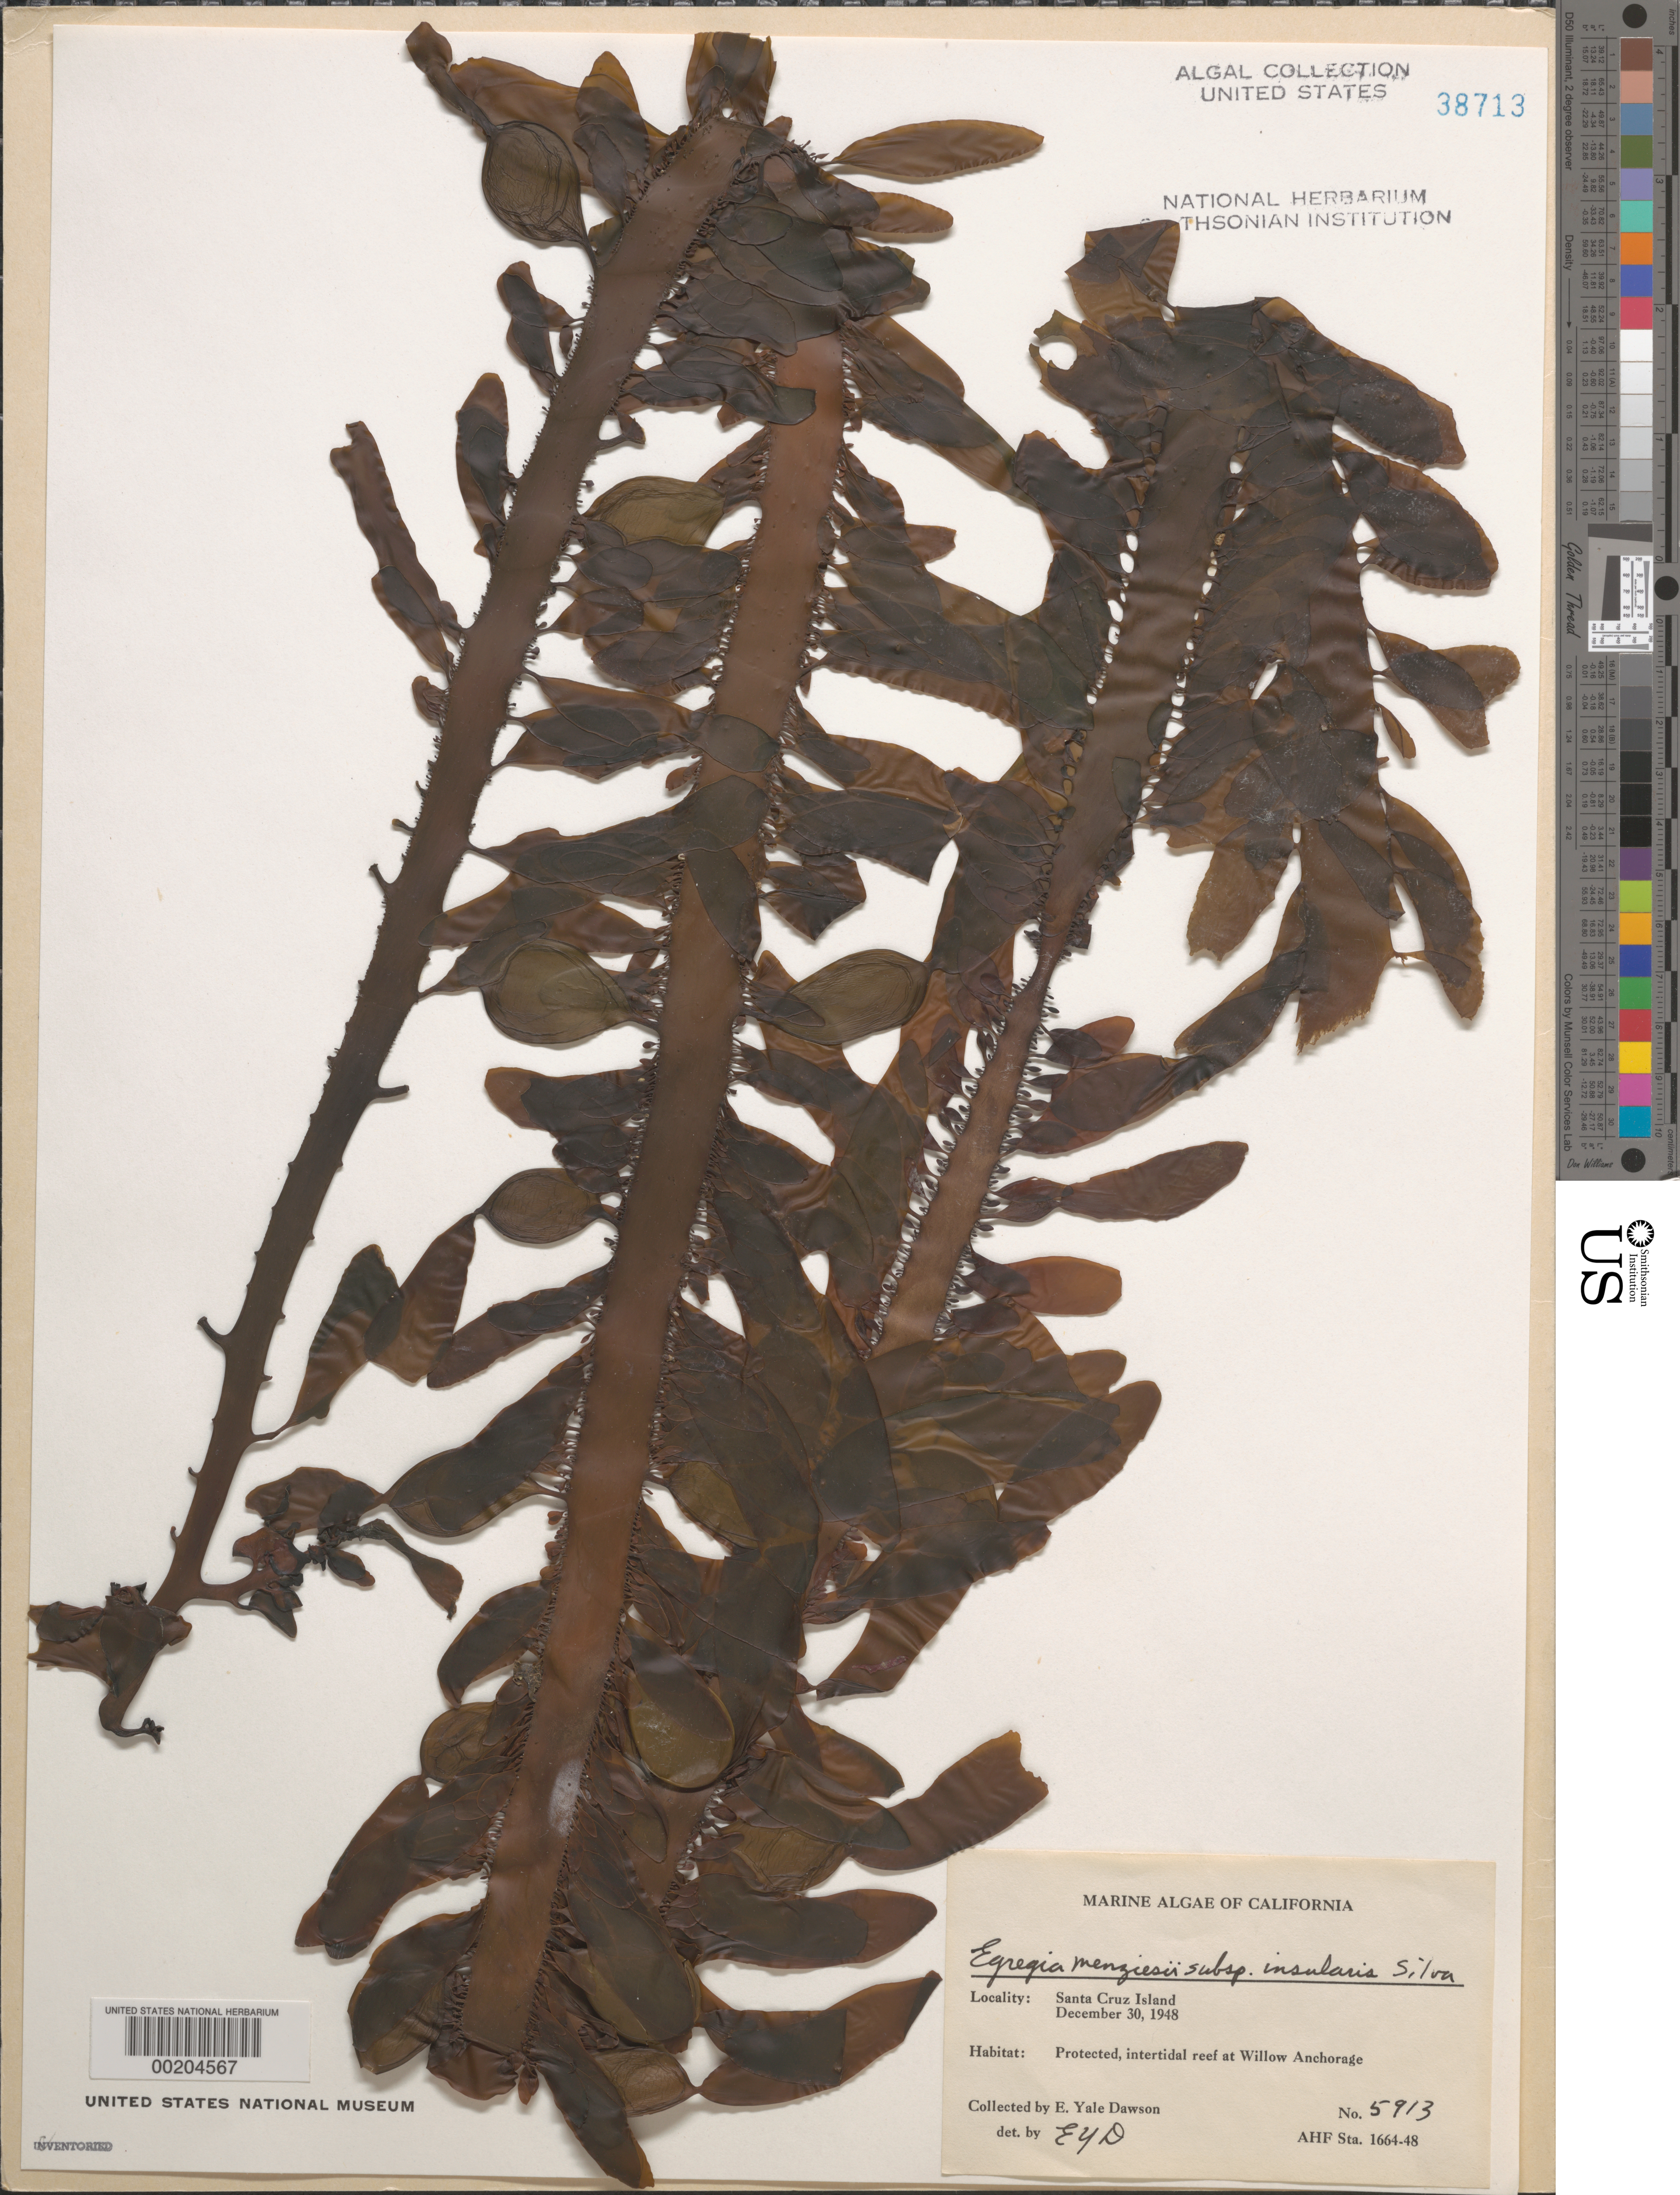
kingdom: Chromista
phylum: Ochrophyta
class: Phaeophyceae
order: Laminariales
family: Lessoniaceae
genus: Egregia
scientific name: Egregia menziesii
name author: (Turner) Aresch.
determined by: Dawson, E. Y.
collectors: E. Y. Dawson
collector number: EYD 5913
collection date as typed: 30 Dec 1949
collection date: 1949-12-30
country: United States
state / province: California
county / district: Santa Barbara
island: Santa Cruz Island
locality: Willow Anchorage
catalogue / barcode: US 38713